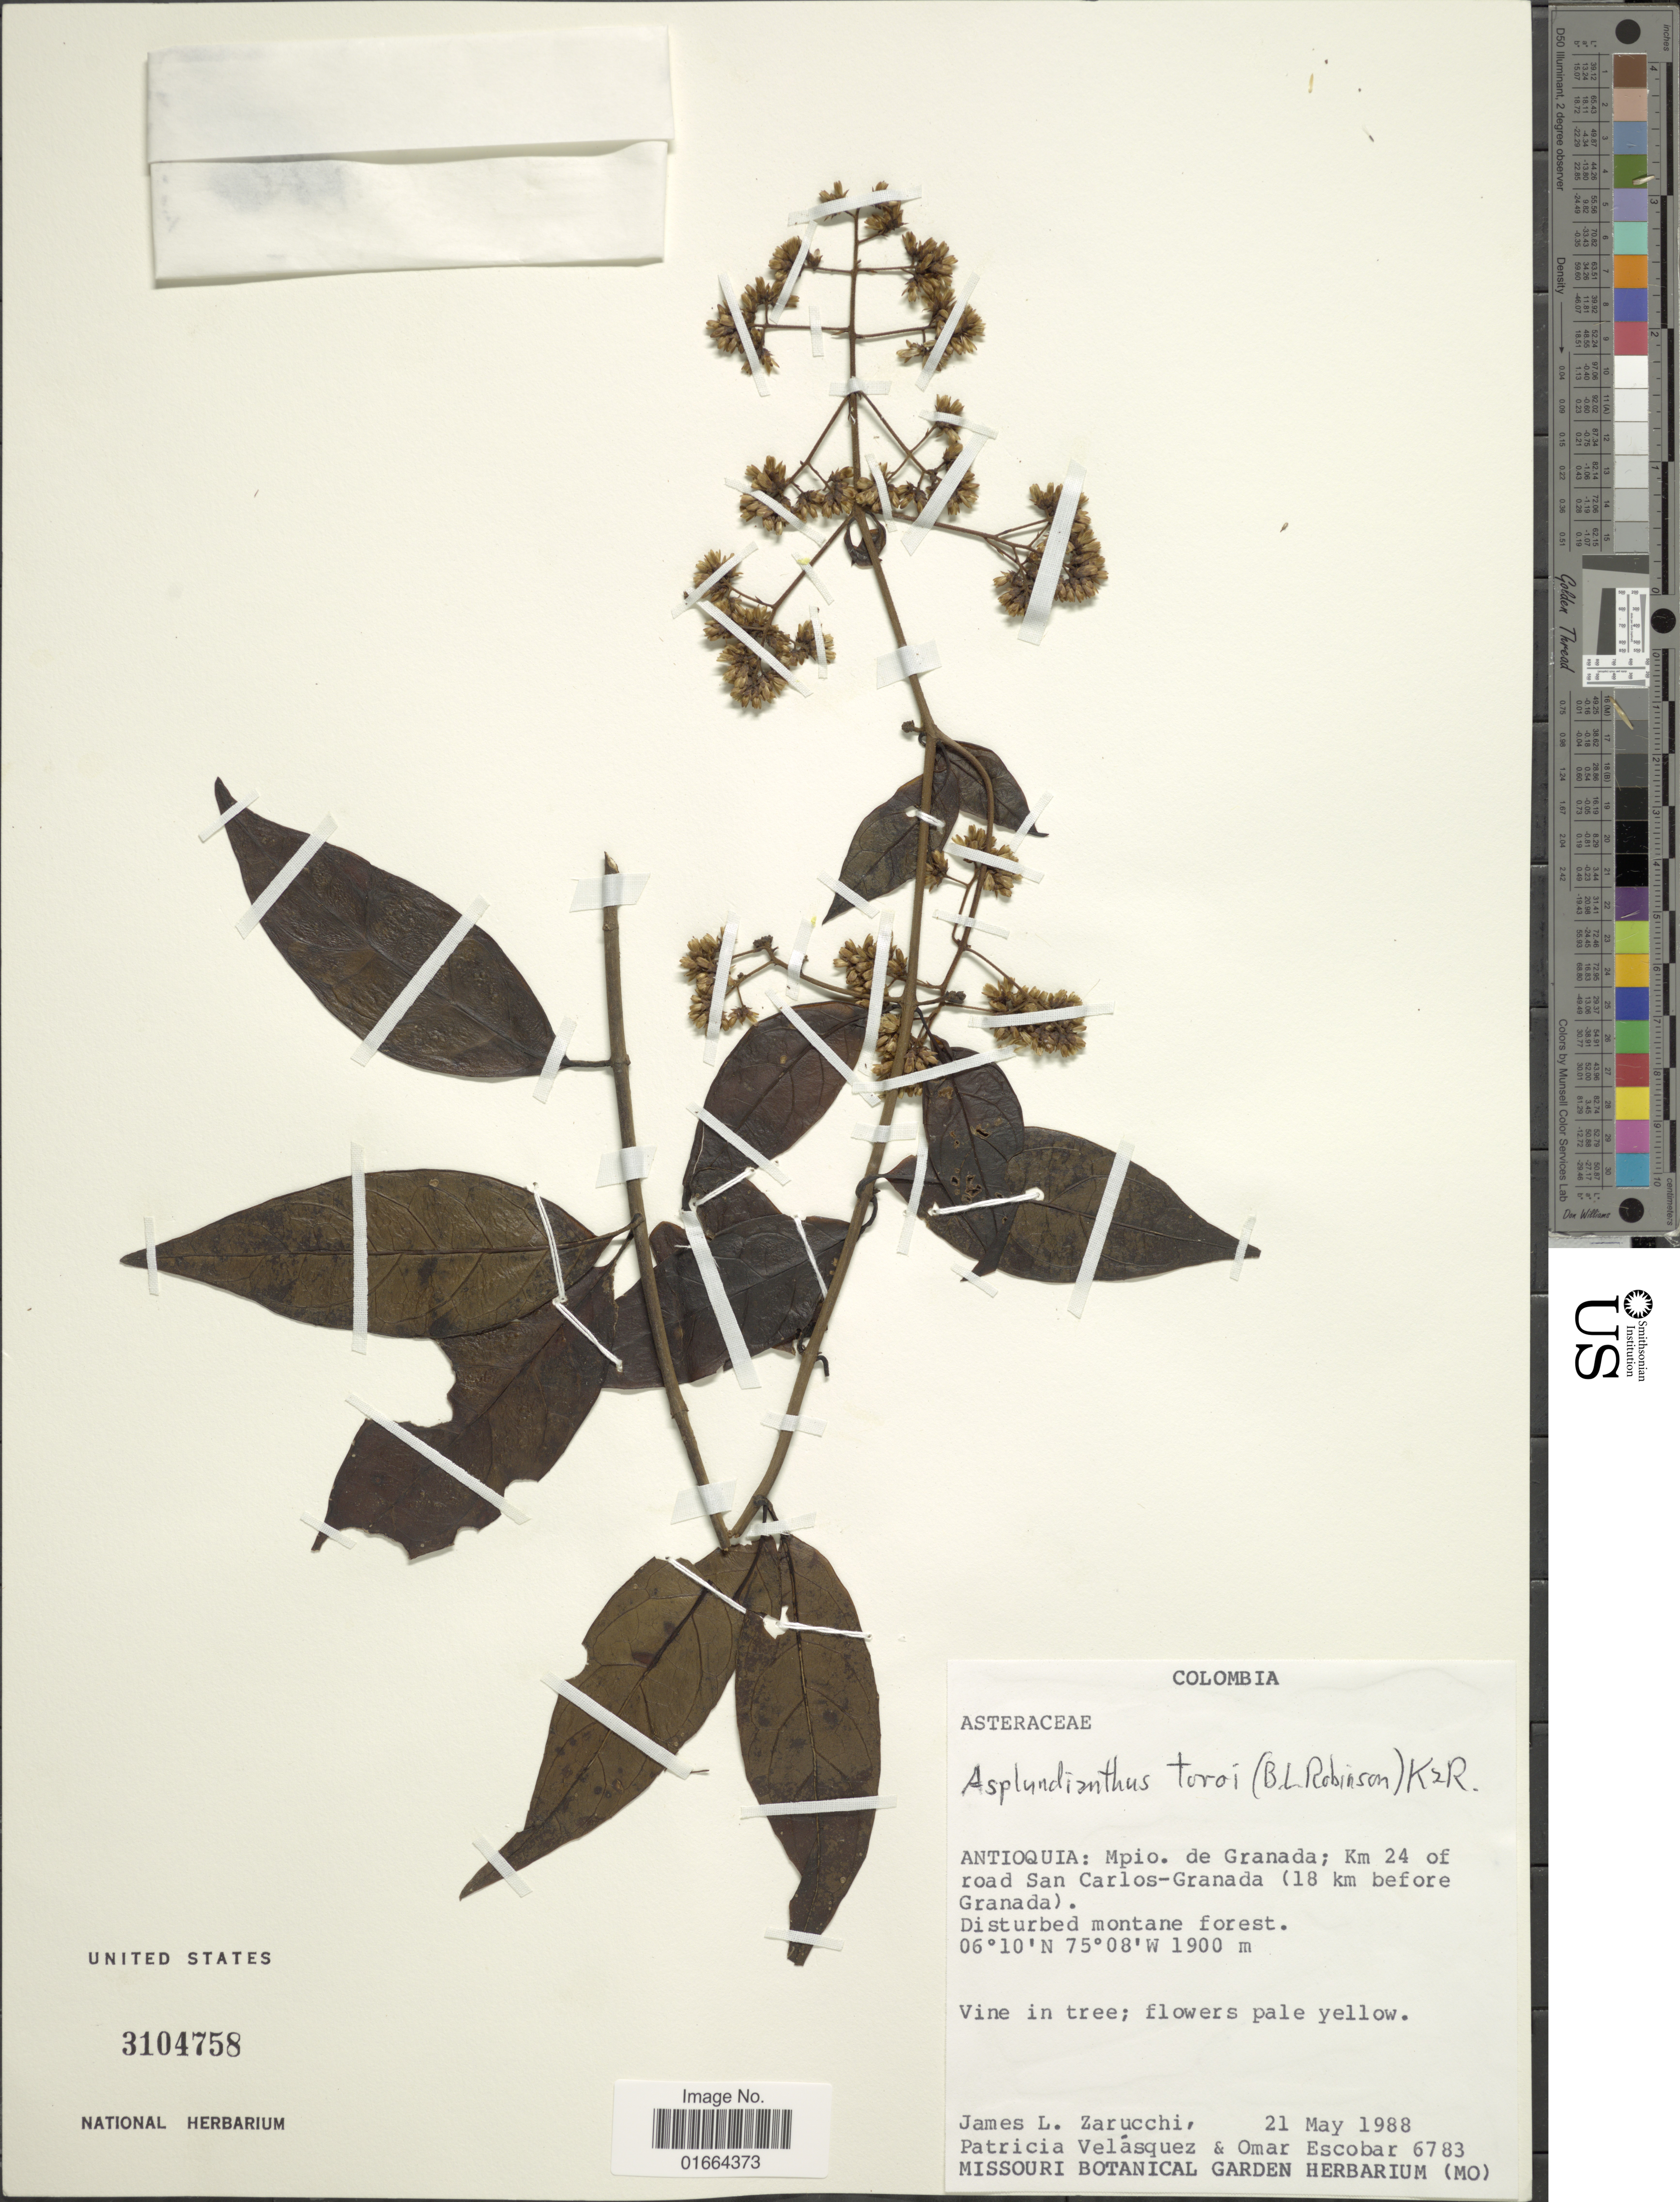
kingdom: Plantae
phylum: Tracheophyta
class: Magnoliopsida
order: Asterales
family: Asteraceae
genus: Asplundianthus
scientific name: Asplundianthus toroi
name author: (B.L. Rob.) R.M. King & H. Rob.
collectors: J. L. Zarucchi, P. Velasquez & O. D. Escobar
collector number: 6783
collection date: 1988-05-21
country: Colombia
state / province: Antioquia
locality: Antioguia: Mpio. de Granada; Km 24 of road San Carlos-Granada (18 km before Granada)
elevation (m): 1900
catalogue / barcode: US 3104758